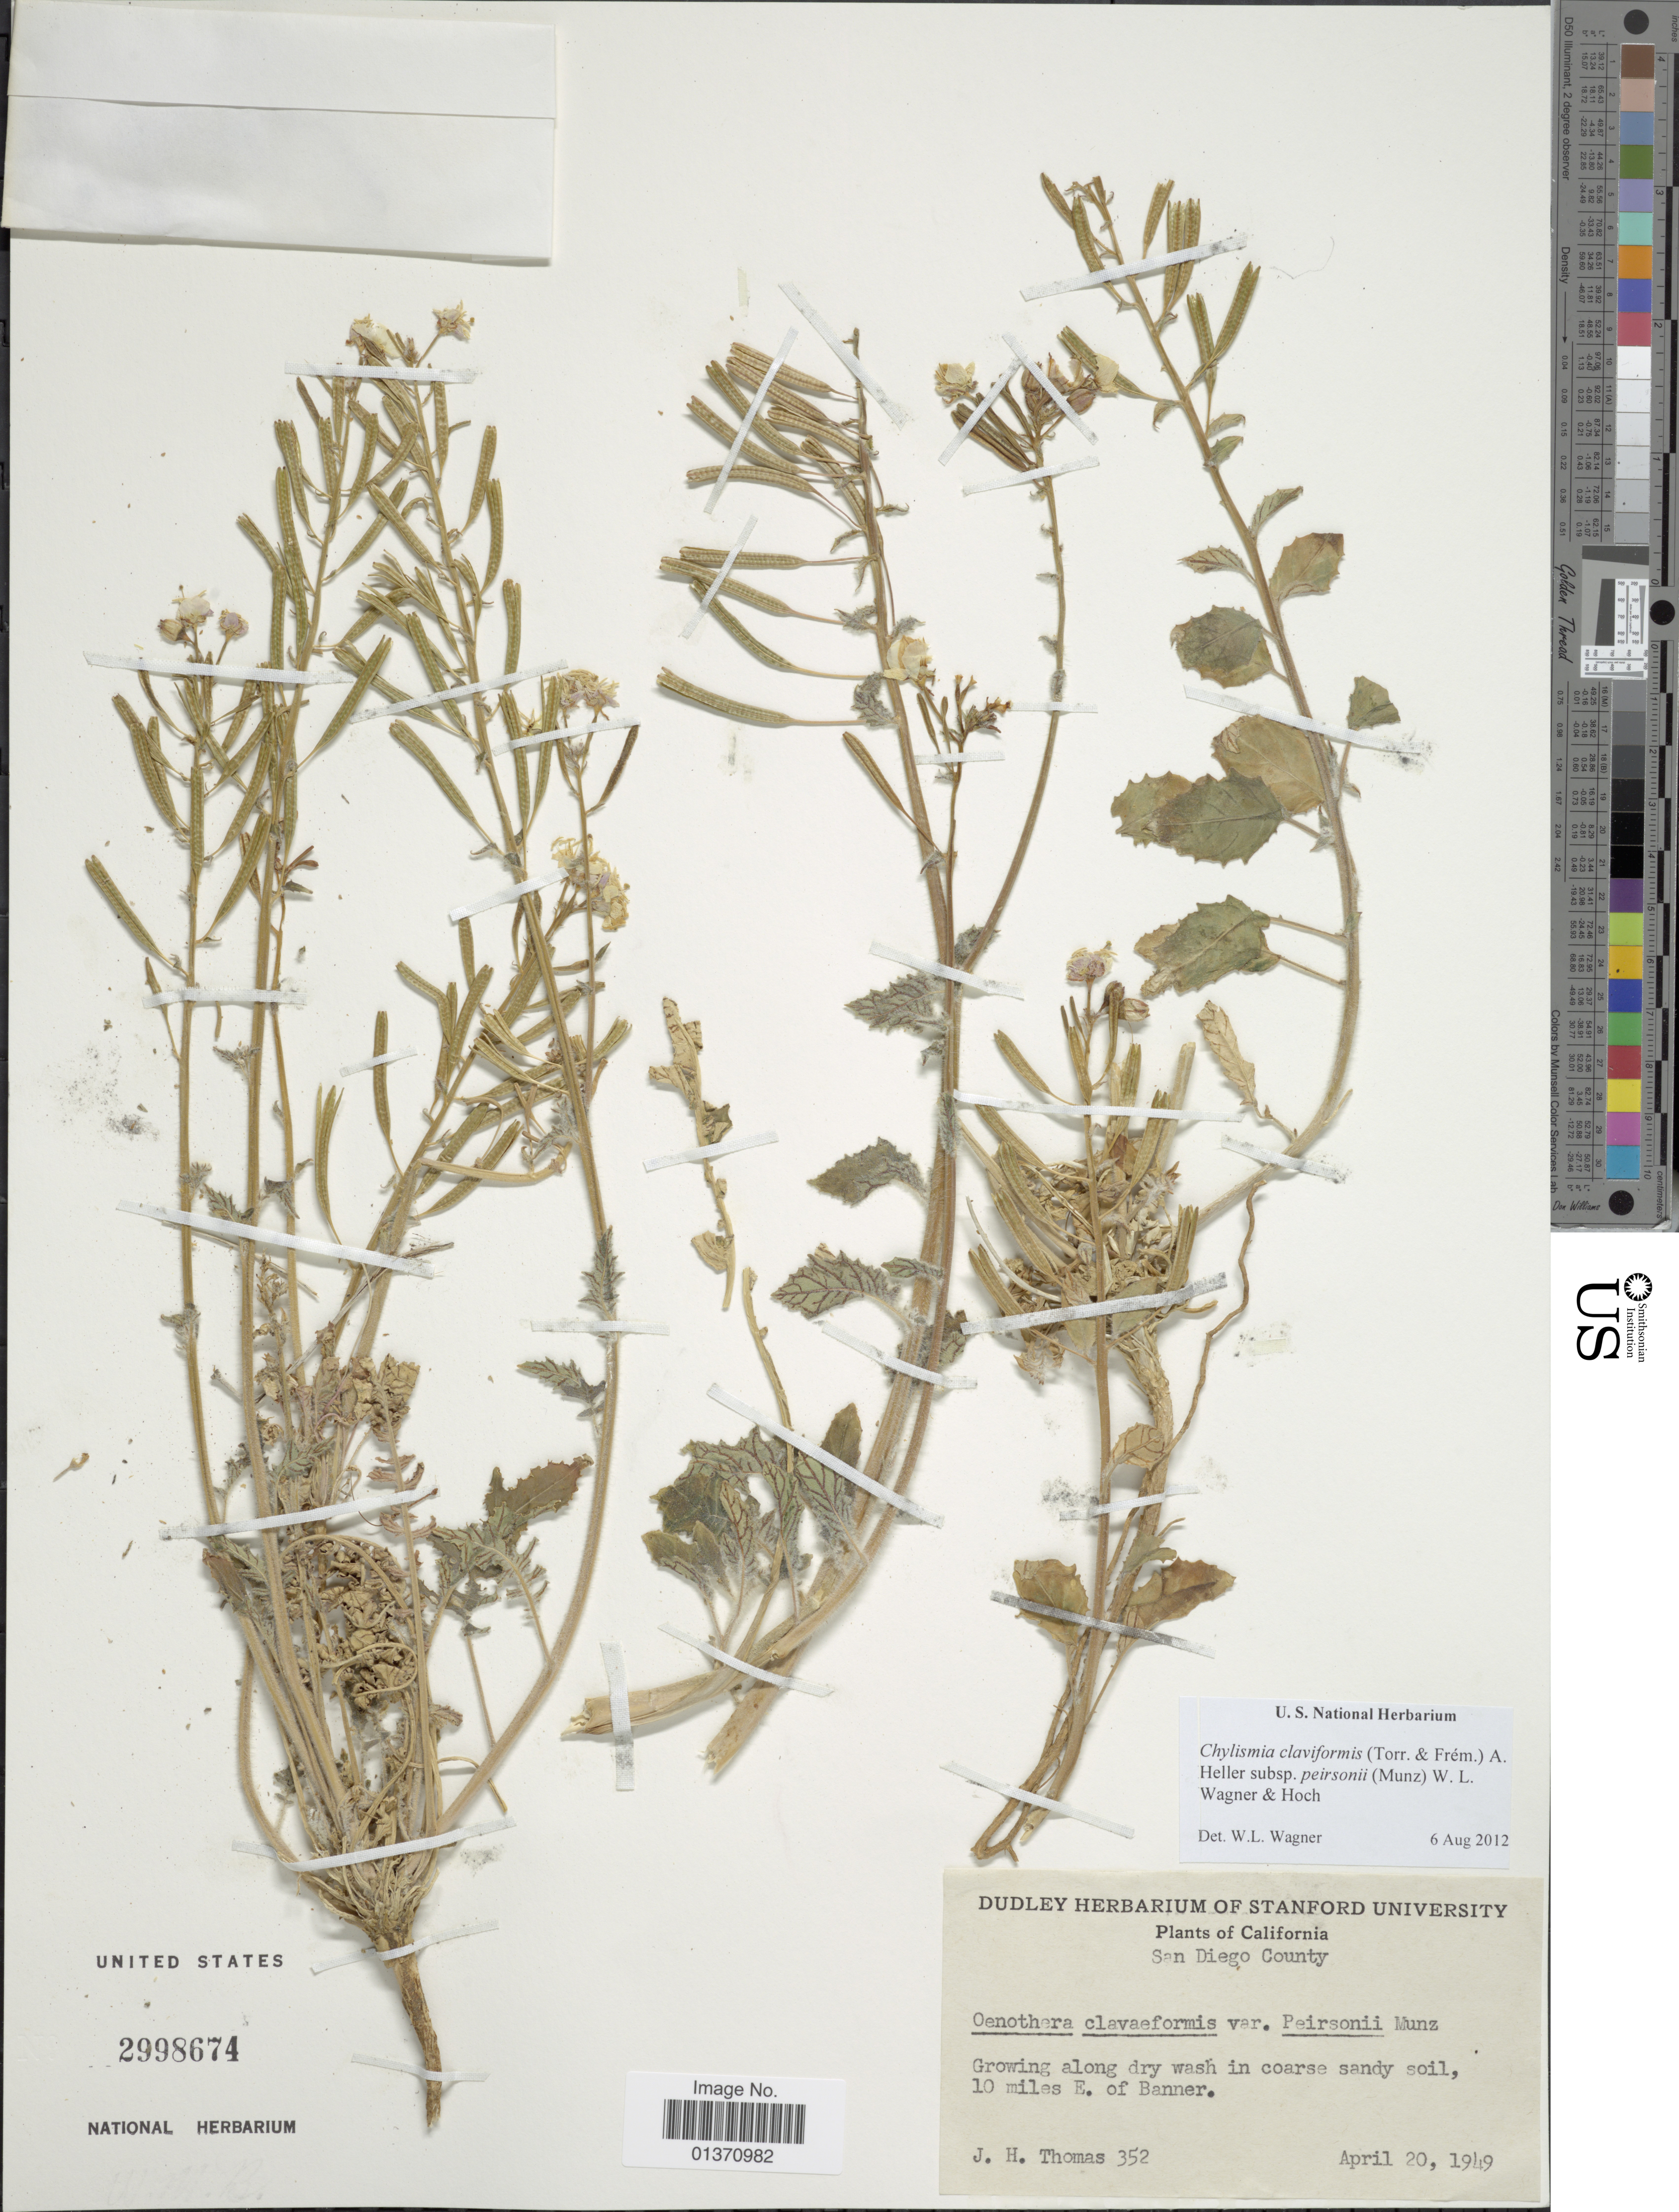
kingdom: Plantae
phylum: Tracheophyta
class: Magnoliopsida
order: Myrtales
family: Onagraceae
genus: Chylismia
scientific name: Chylismia claviformis subsp. peirsonii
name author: (Munz) W.L. Wagner & Hoch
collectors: J. H. Thomas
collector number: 352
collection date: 1949-04-20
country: United States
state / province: California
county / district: San Diego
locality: San Diego County, 10 miles E. of Banner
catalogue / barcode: US 2998674